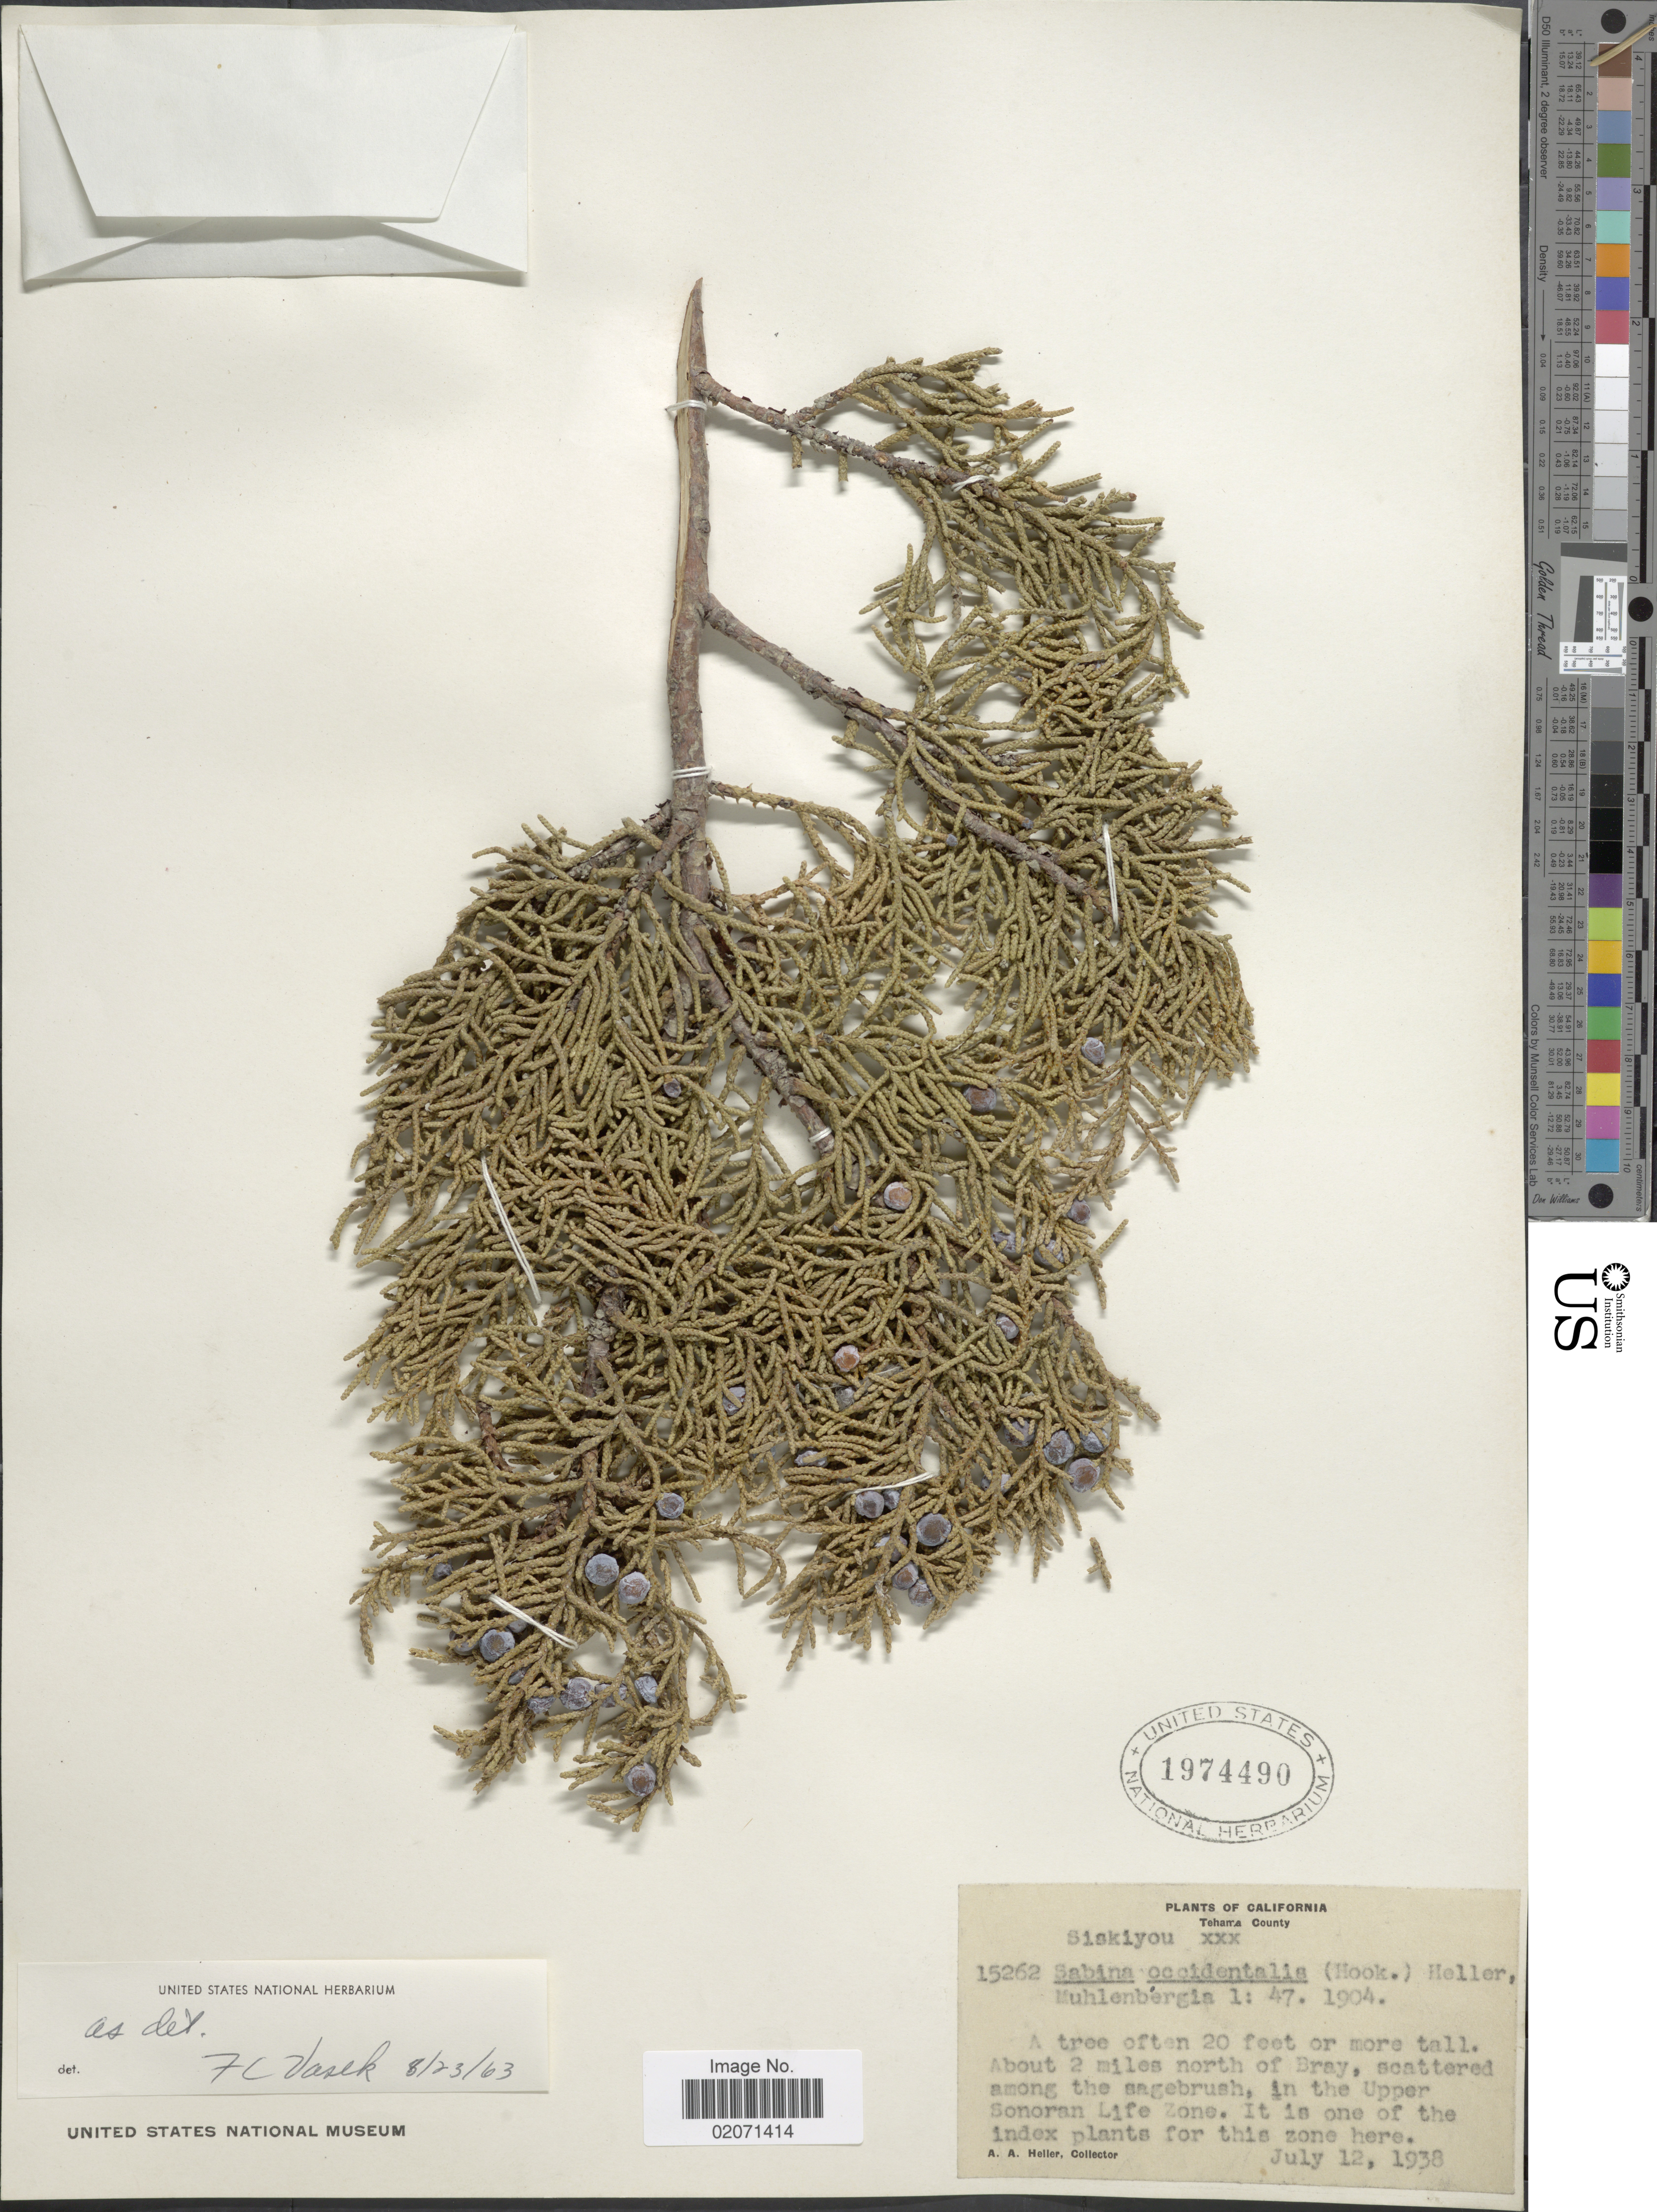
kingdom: Plantae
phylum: Tracheophyta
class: Pinopsida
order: Pinales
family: Cupressaceae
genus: Juniperus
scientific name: Juniperus occidentalis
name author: Hook.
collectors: A. A. Heller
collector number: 15262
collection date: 1938-07-12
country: United States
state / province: California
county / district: Tehama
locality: Tehama County. Siskiyou. About 2 miles north of Bray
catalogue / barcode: US 1974490